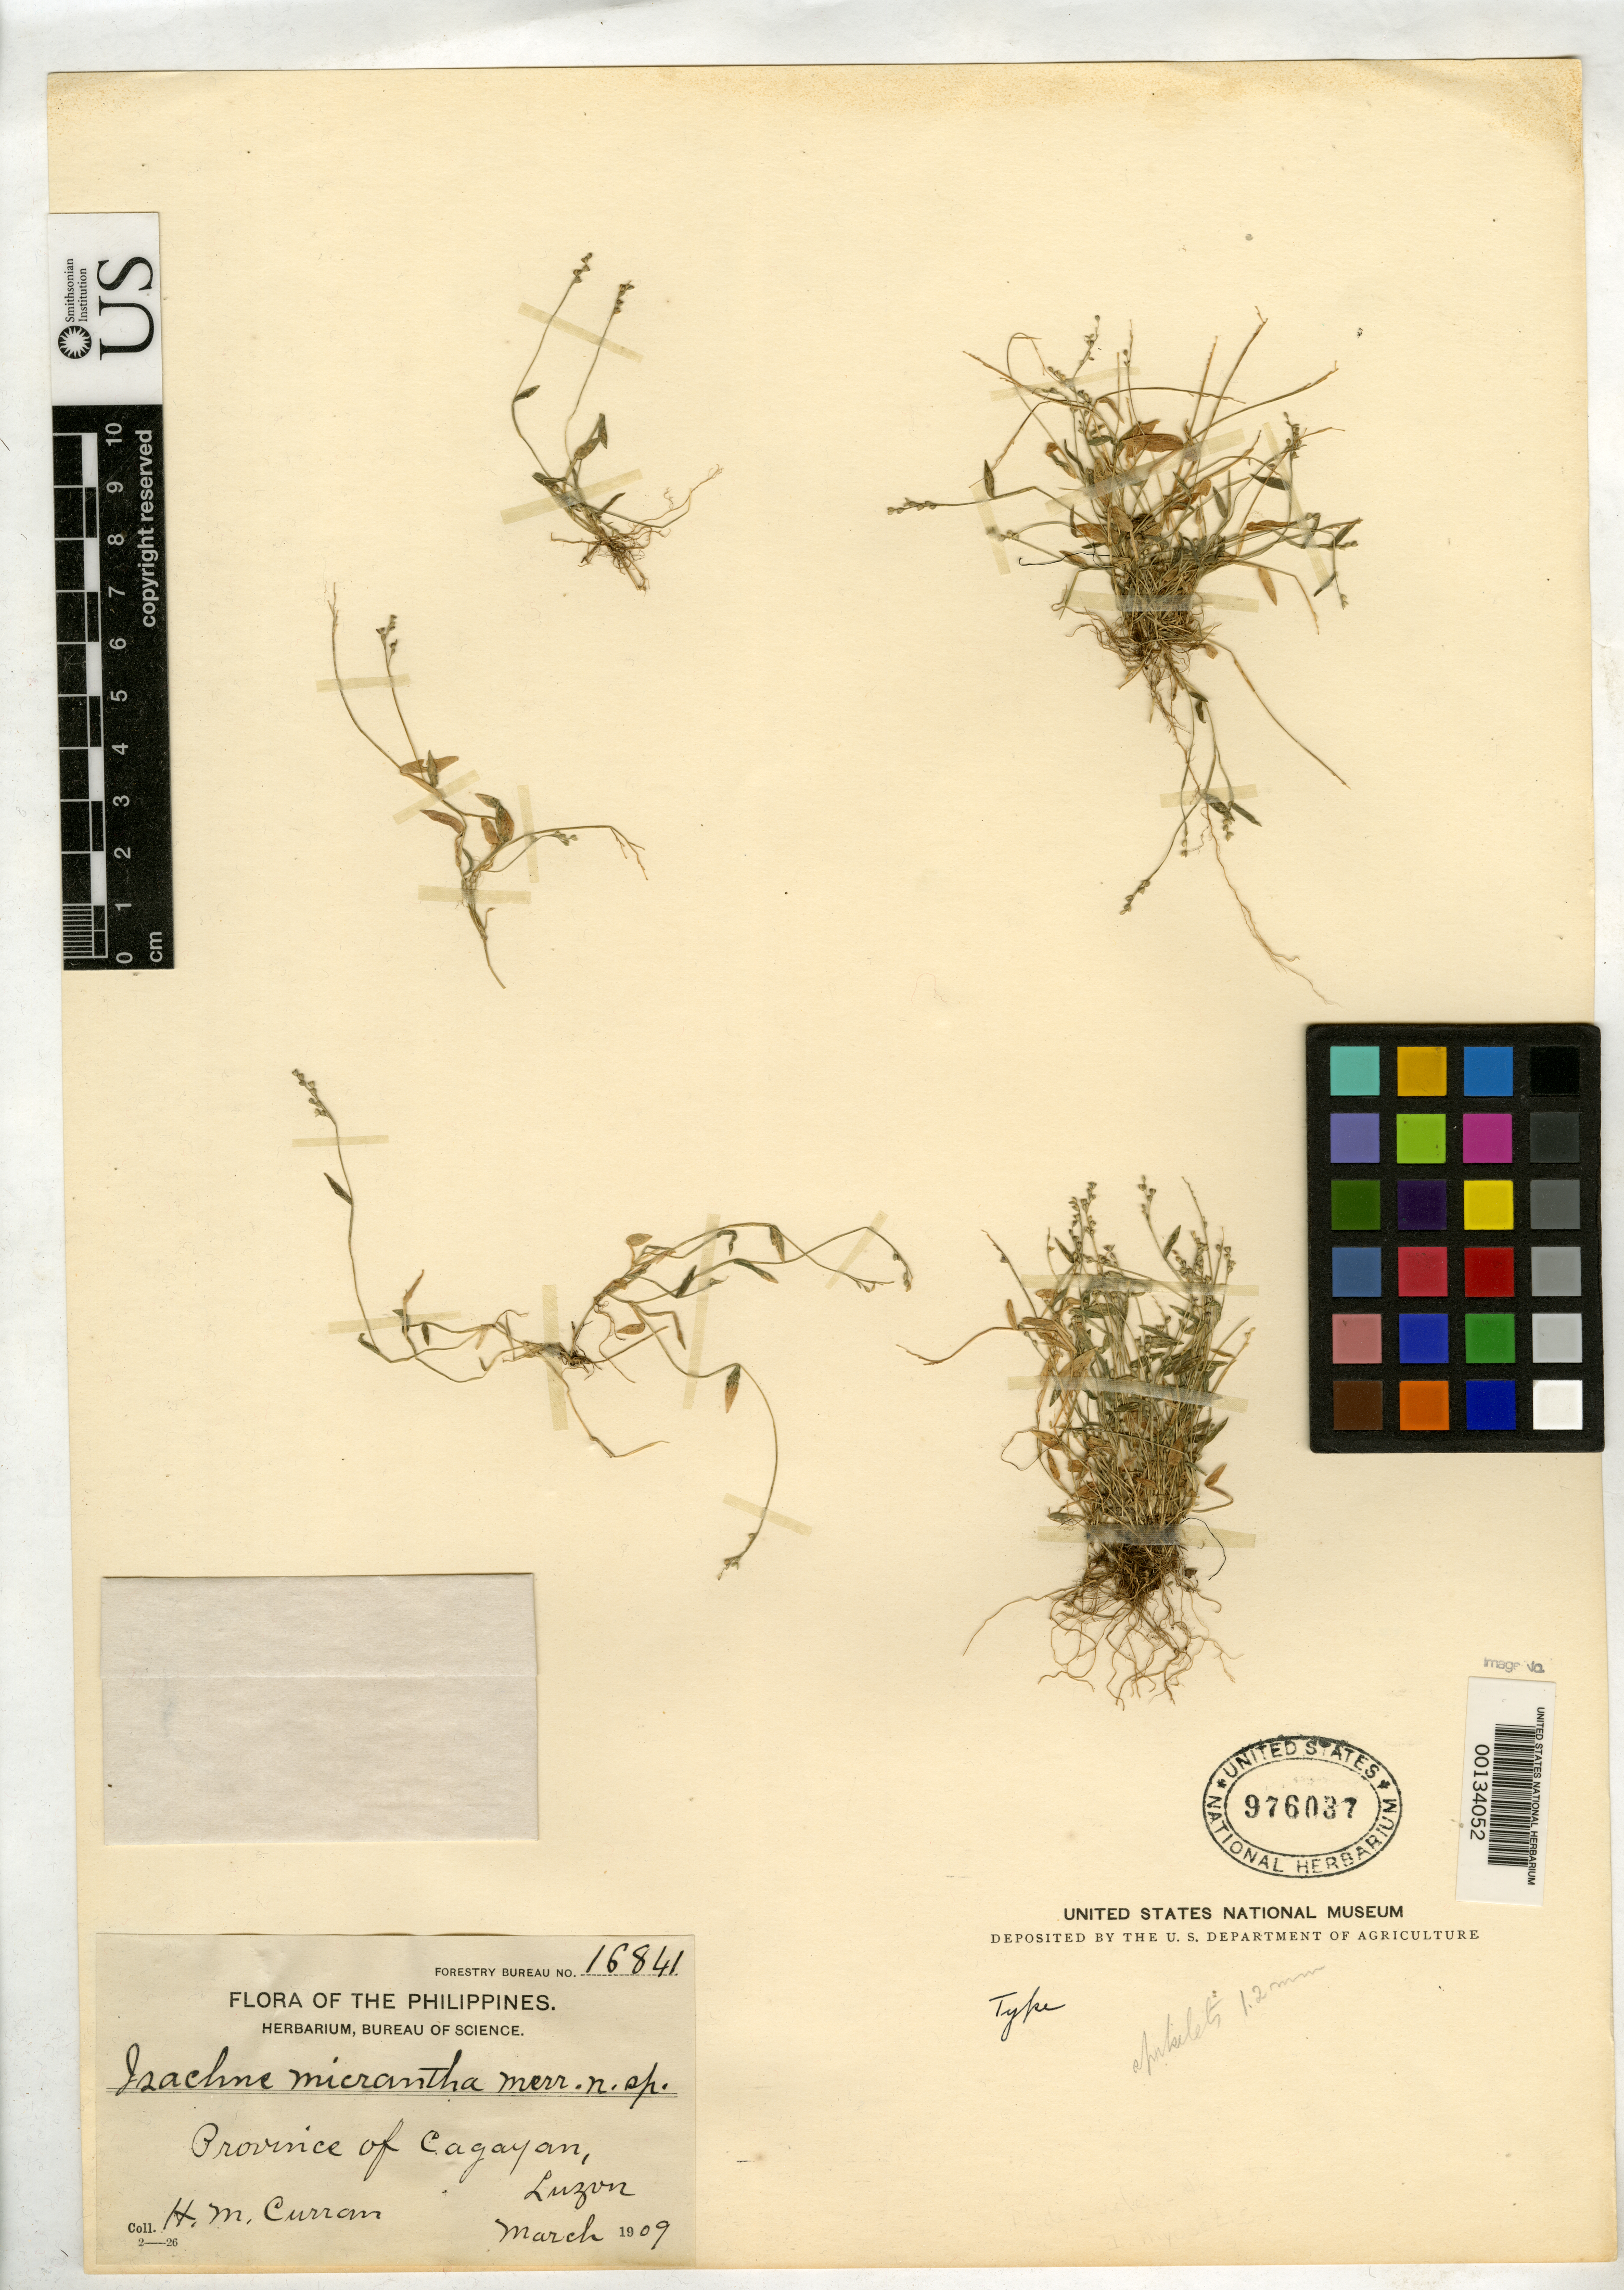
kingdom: Plantae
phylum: Tracheophyta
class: Liliopsida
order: Poales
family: Poaceae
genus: Isachne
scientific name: Isachne micrantha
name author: Merr.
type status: Holotype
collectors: H. M. Curran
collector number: For. Bur. 16841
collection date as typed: Mar 1909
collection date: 1909-03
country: Philippines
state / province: Cagayan Valley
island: Luzon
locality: Cagayan.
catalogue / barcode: US 976037